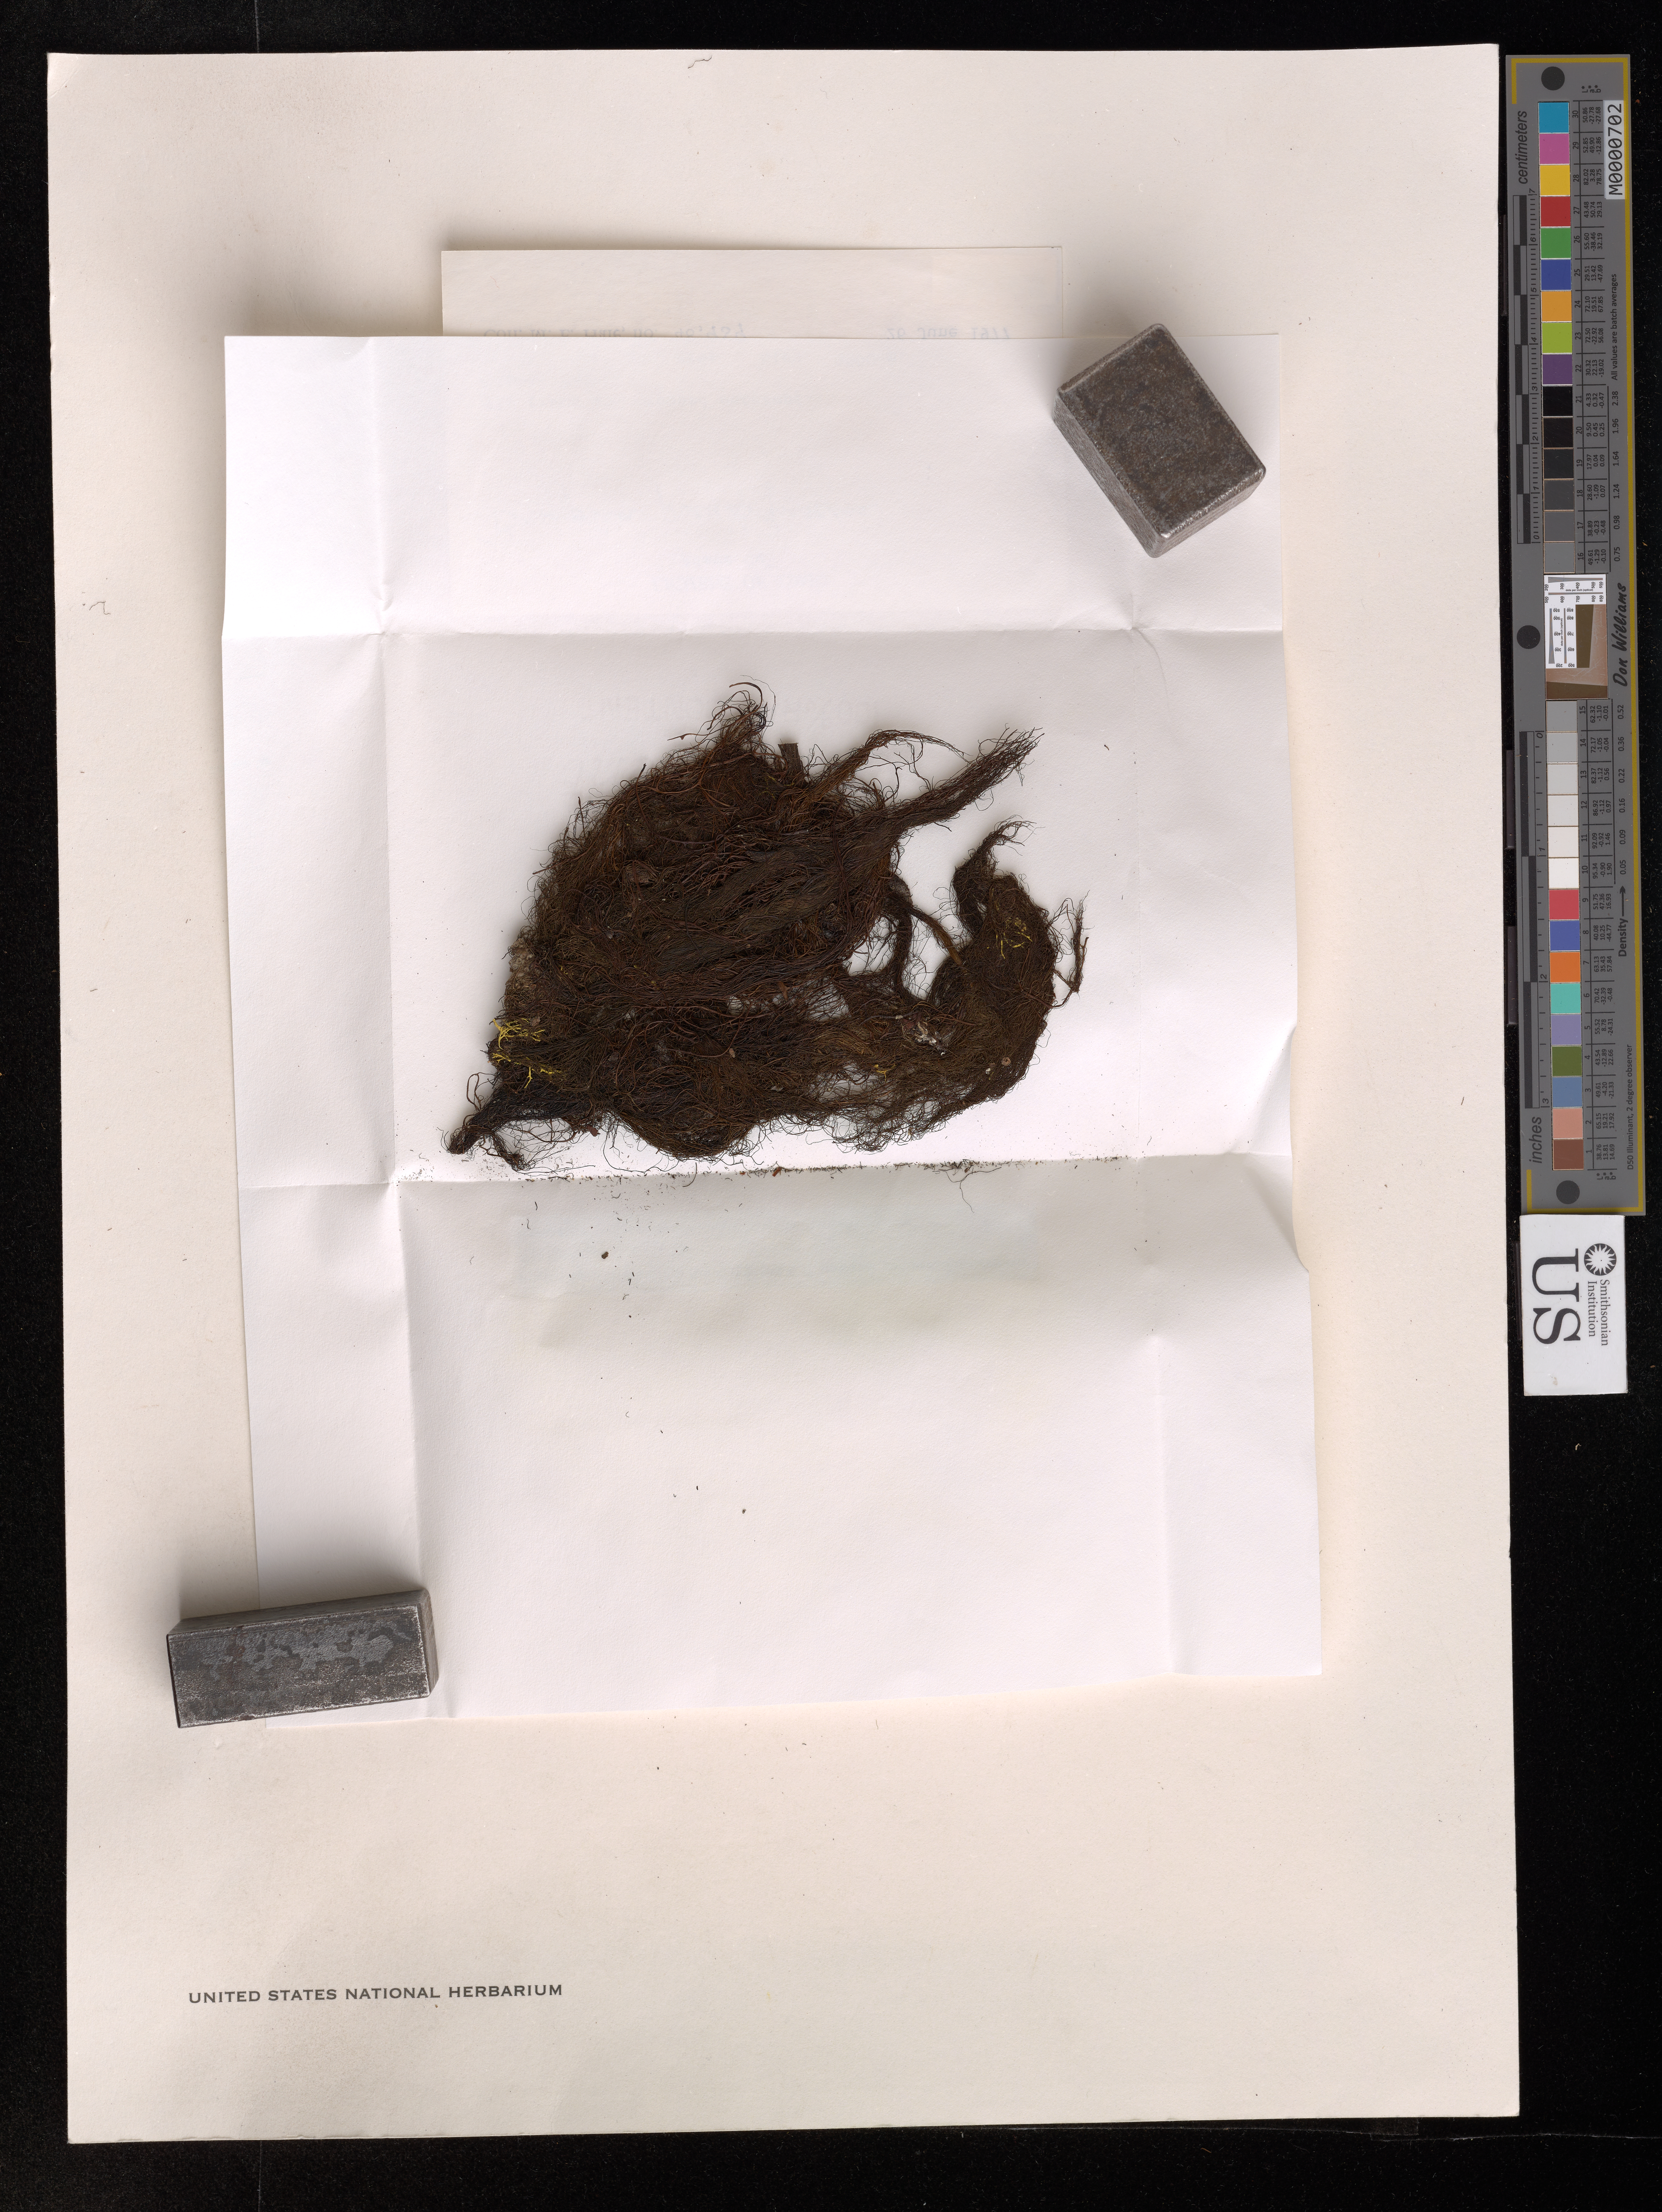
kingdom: Fungi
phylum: Ascomycota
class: Lecanoromycetes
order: Lecanorales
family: Parmeliaceae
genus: Bryoria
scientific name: Bryoria pseudofuscescens var. pseudofuscescens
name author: (Gyeln.) Brodo & D. Hawksw.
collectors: M. Hale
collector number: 48959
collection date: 1977-06-26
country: United States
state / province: Idaho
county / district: Adams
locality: Kinney Point. Hells Canyon Rec. Area.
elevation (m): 2200